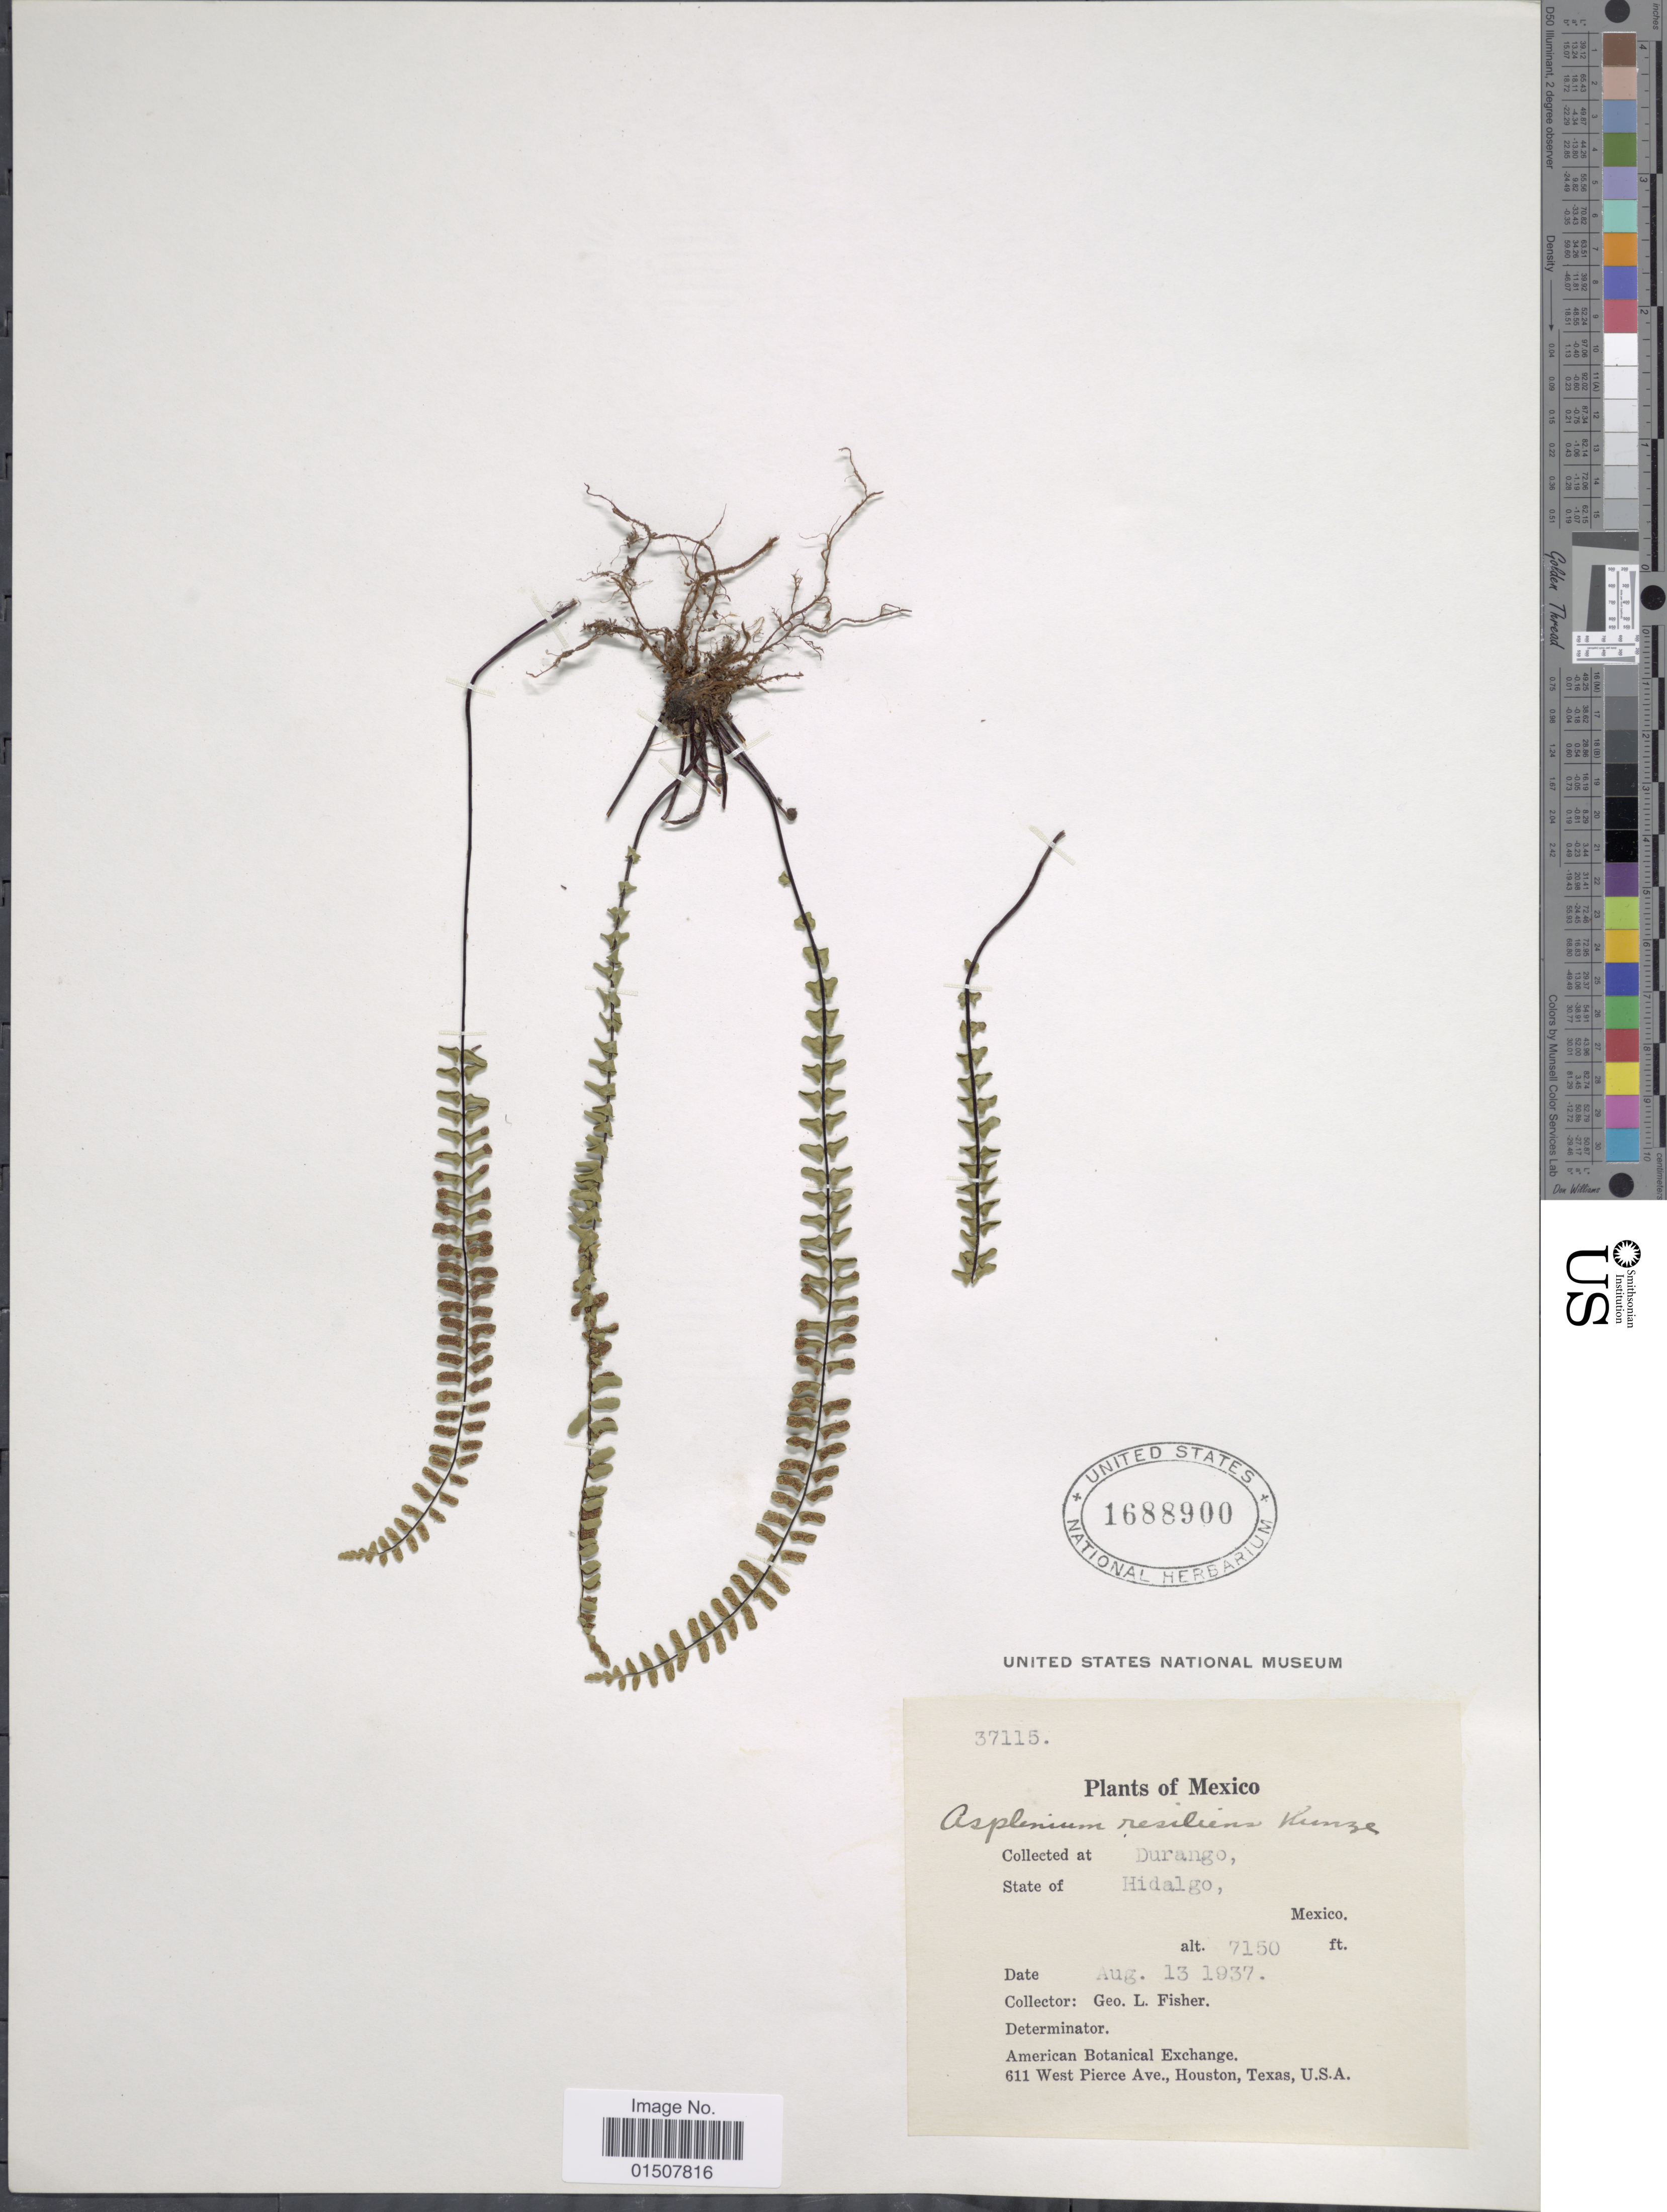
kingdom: Plantae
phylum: Tracheophyta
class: Polypodiopsida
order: Polypodiales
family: Aspleniaceae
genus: Asplenium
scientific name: Asplenium resiliens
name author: Kunze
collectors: G. L. Fisher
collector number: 37115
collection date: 1937-08-13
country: Mexico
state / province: Hidalgo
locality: Durango. Hidalgo, Mexico.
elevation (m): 2179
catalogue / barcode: US 1688900